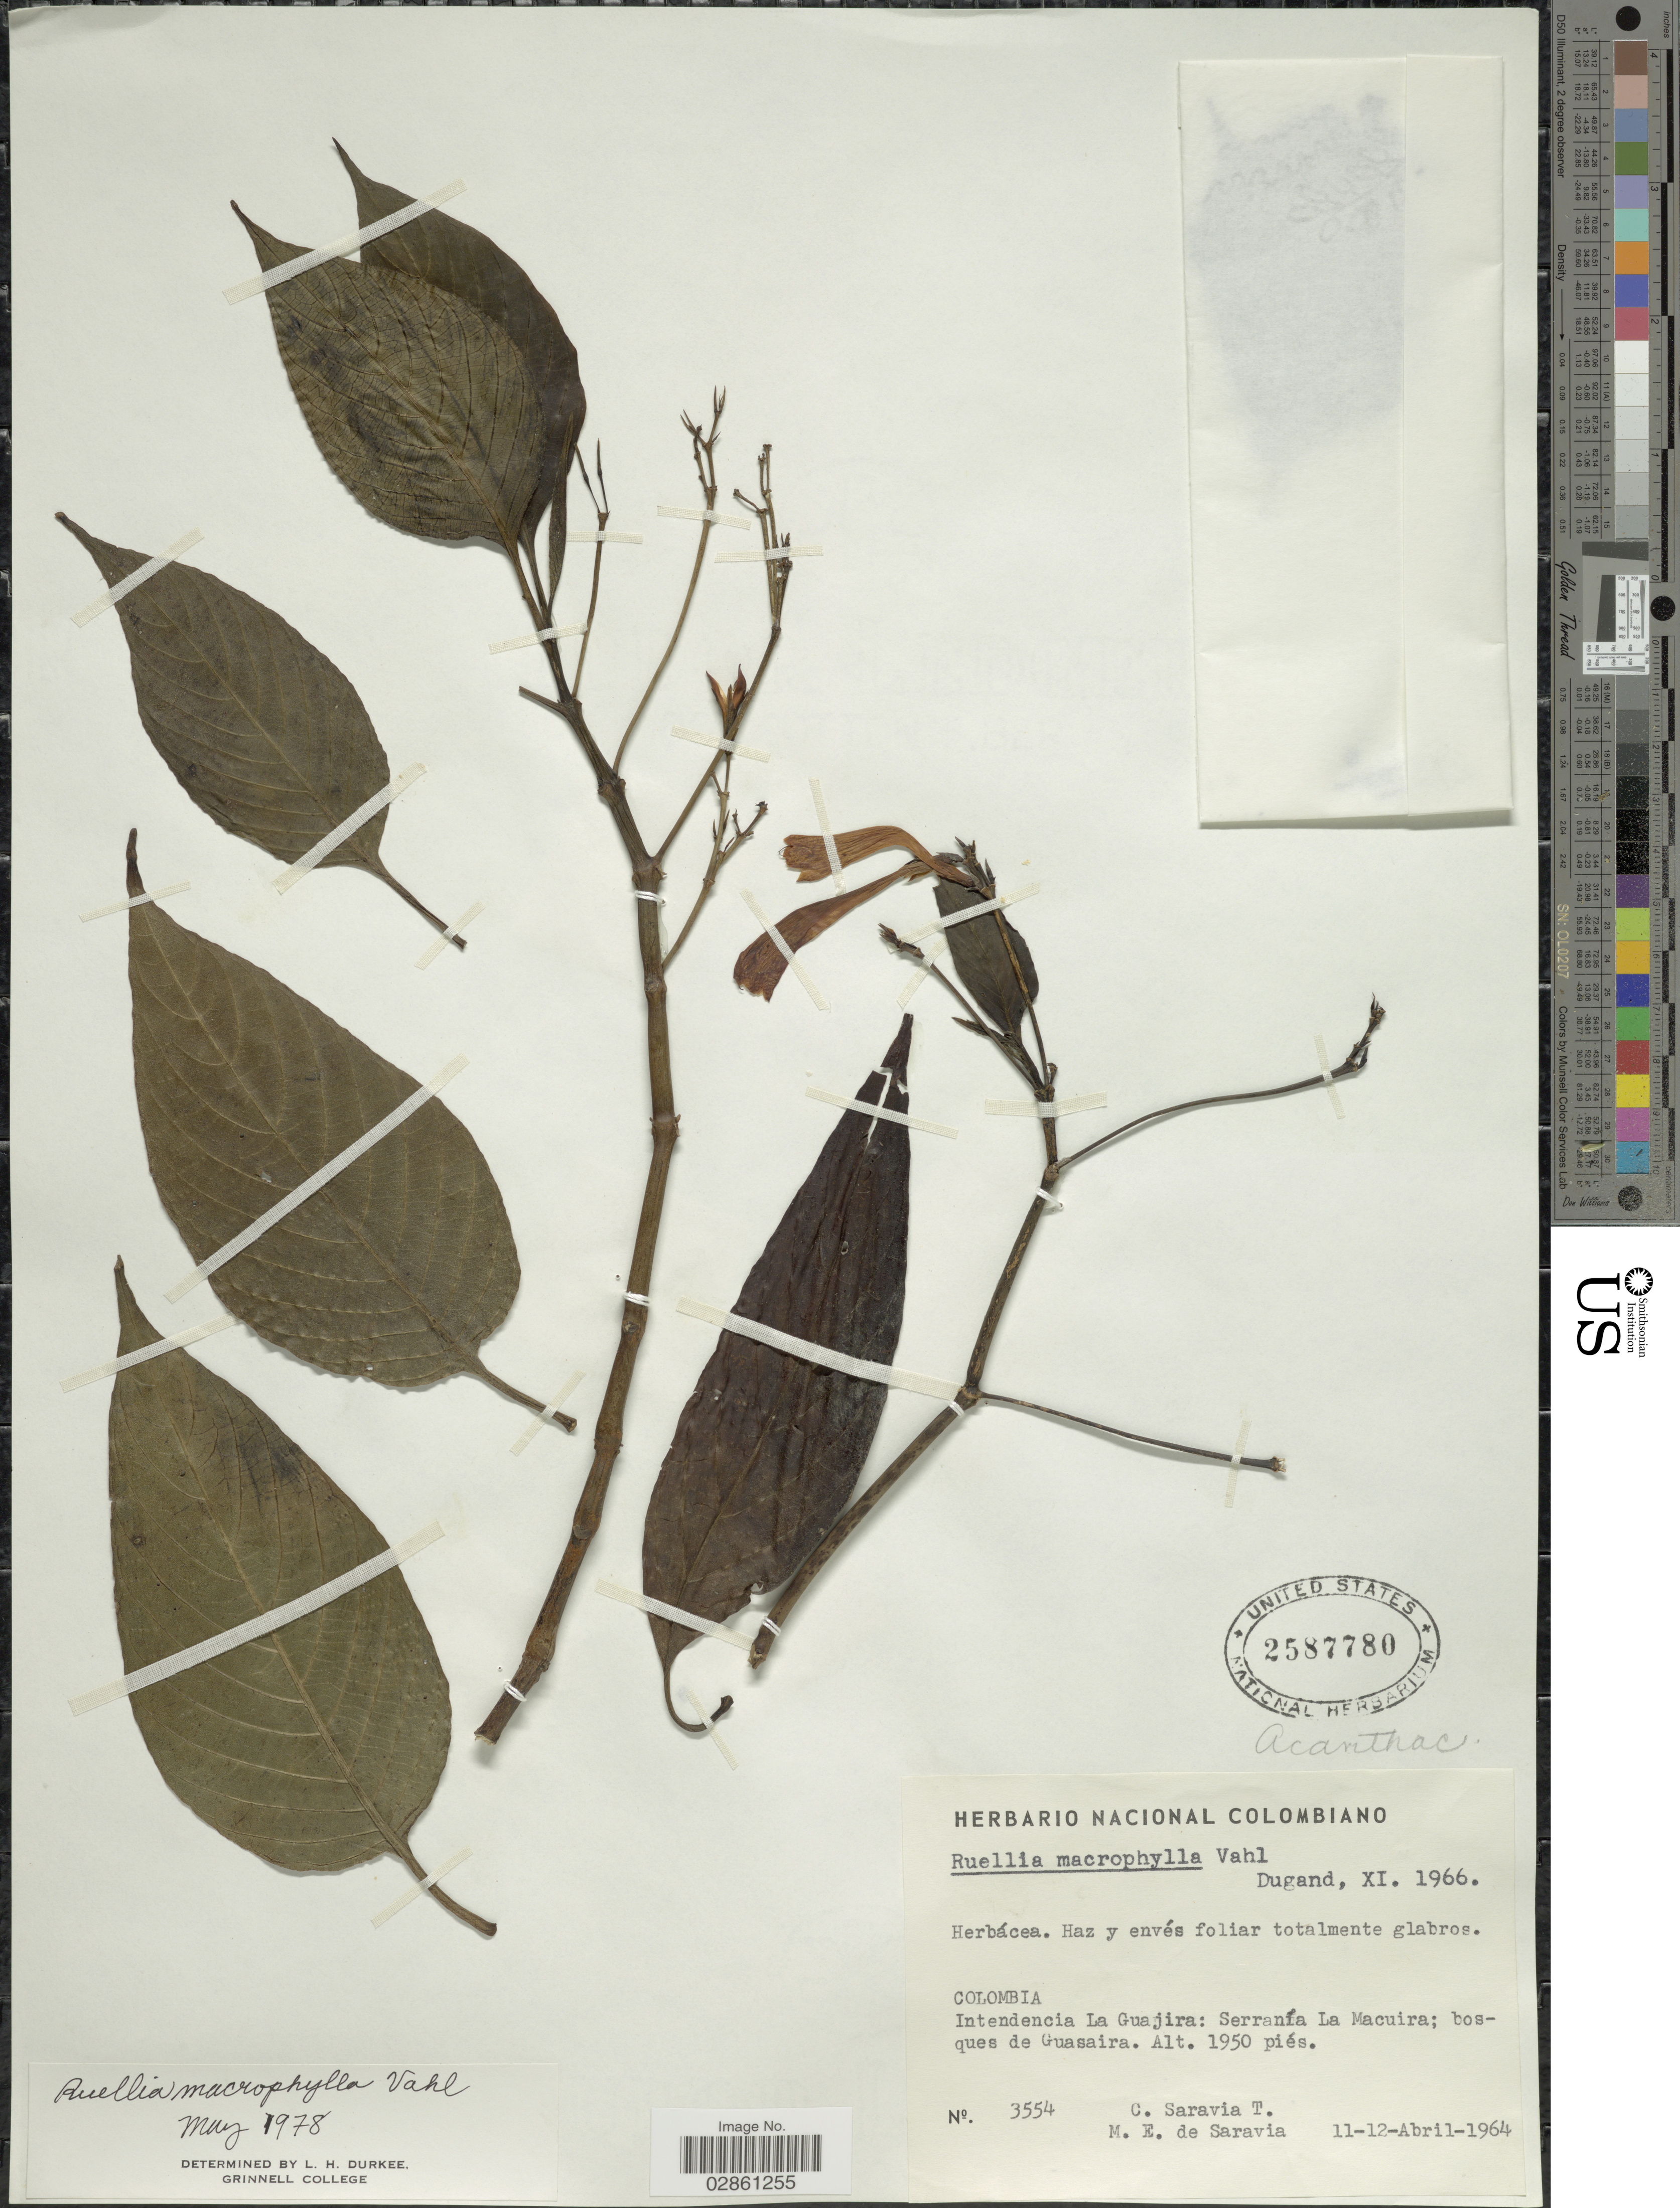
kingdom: Plantae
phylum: Tracheophyta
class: Magnoliopsida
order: Lamiales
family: Acanthaceae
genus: Ruellia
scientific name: Ruellia macrophylla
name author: Vahl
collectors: C. Saravia T. & M. de Saravia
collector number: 3554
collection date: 1964-04-11/1964-04-12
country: Colombia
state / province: La Guajira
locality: Serranía La Macuira; bosques de Guasaira.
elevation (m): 594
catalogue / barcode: US 2587780